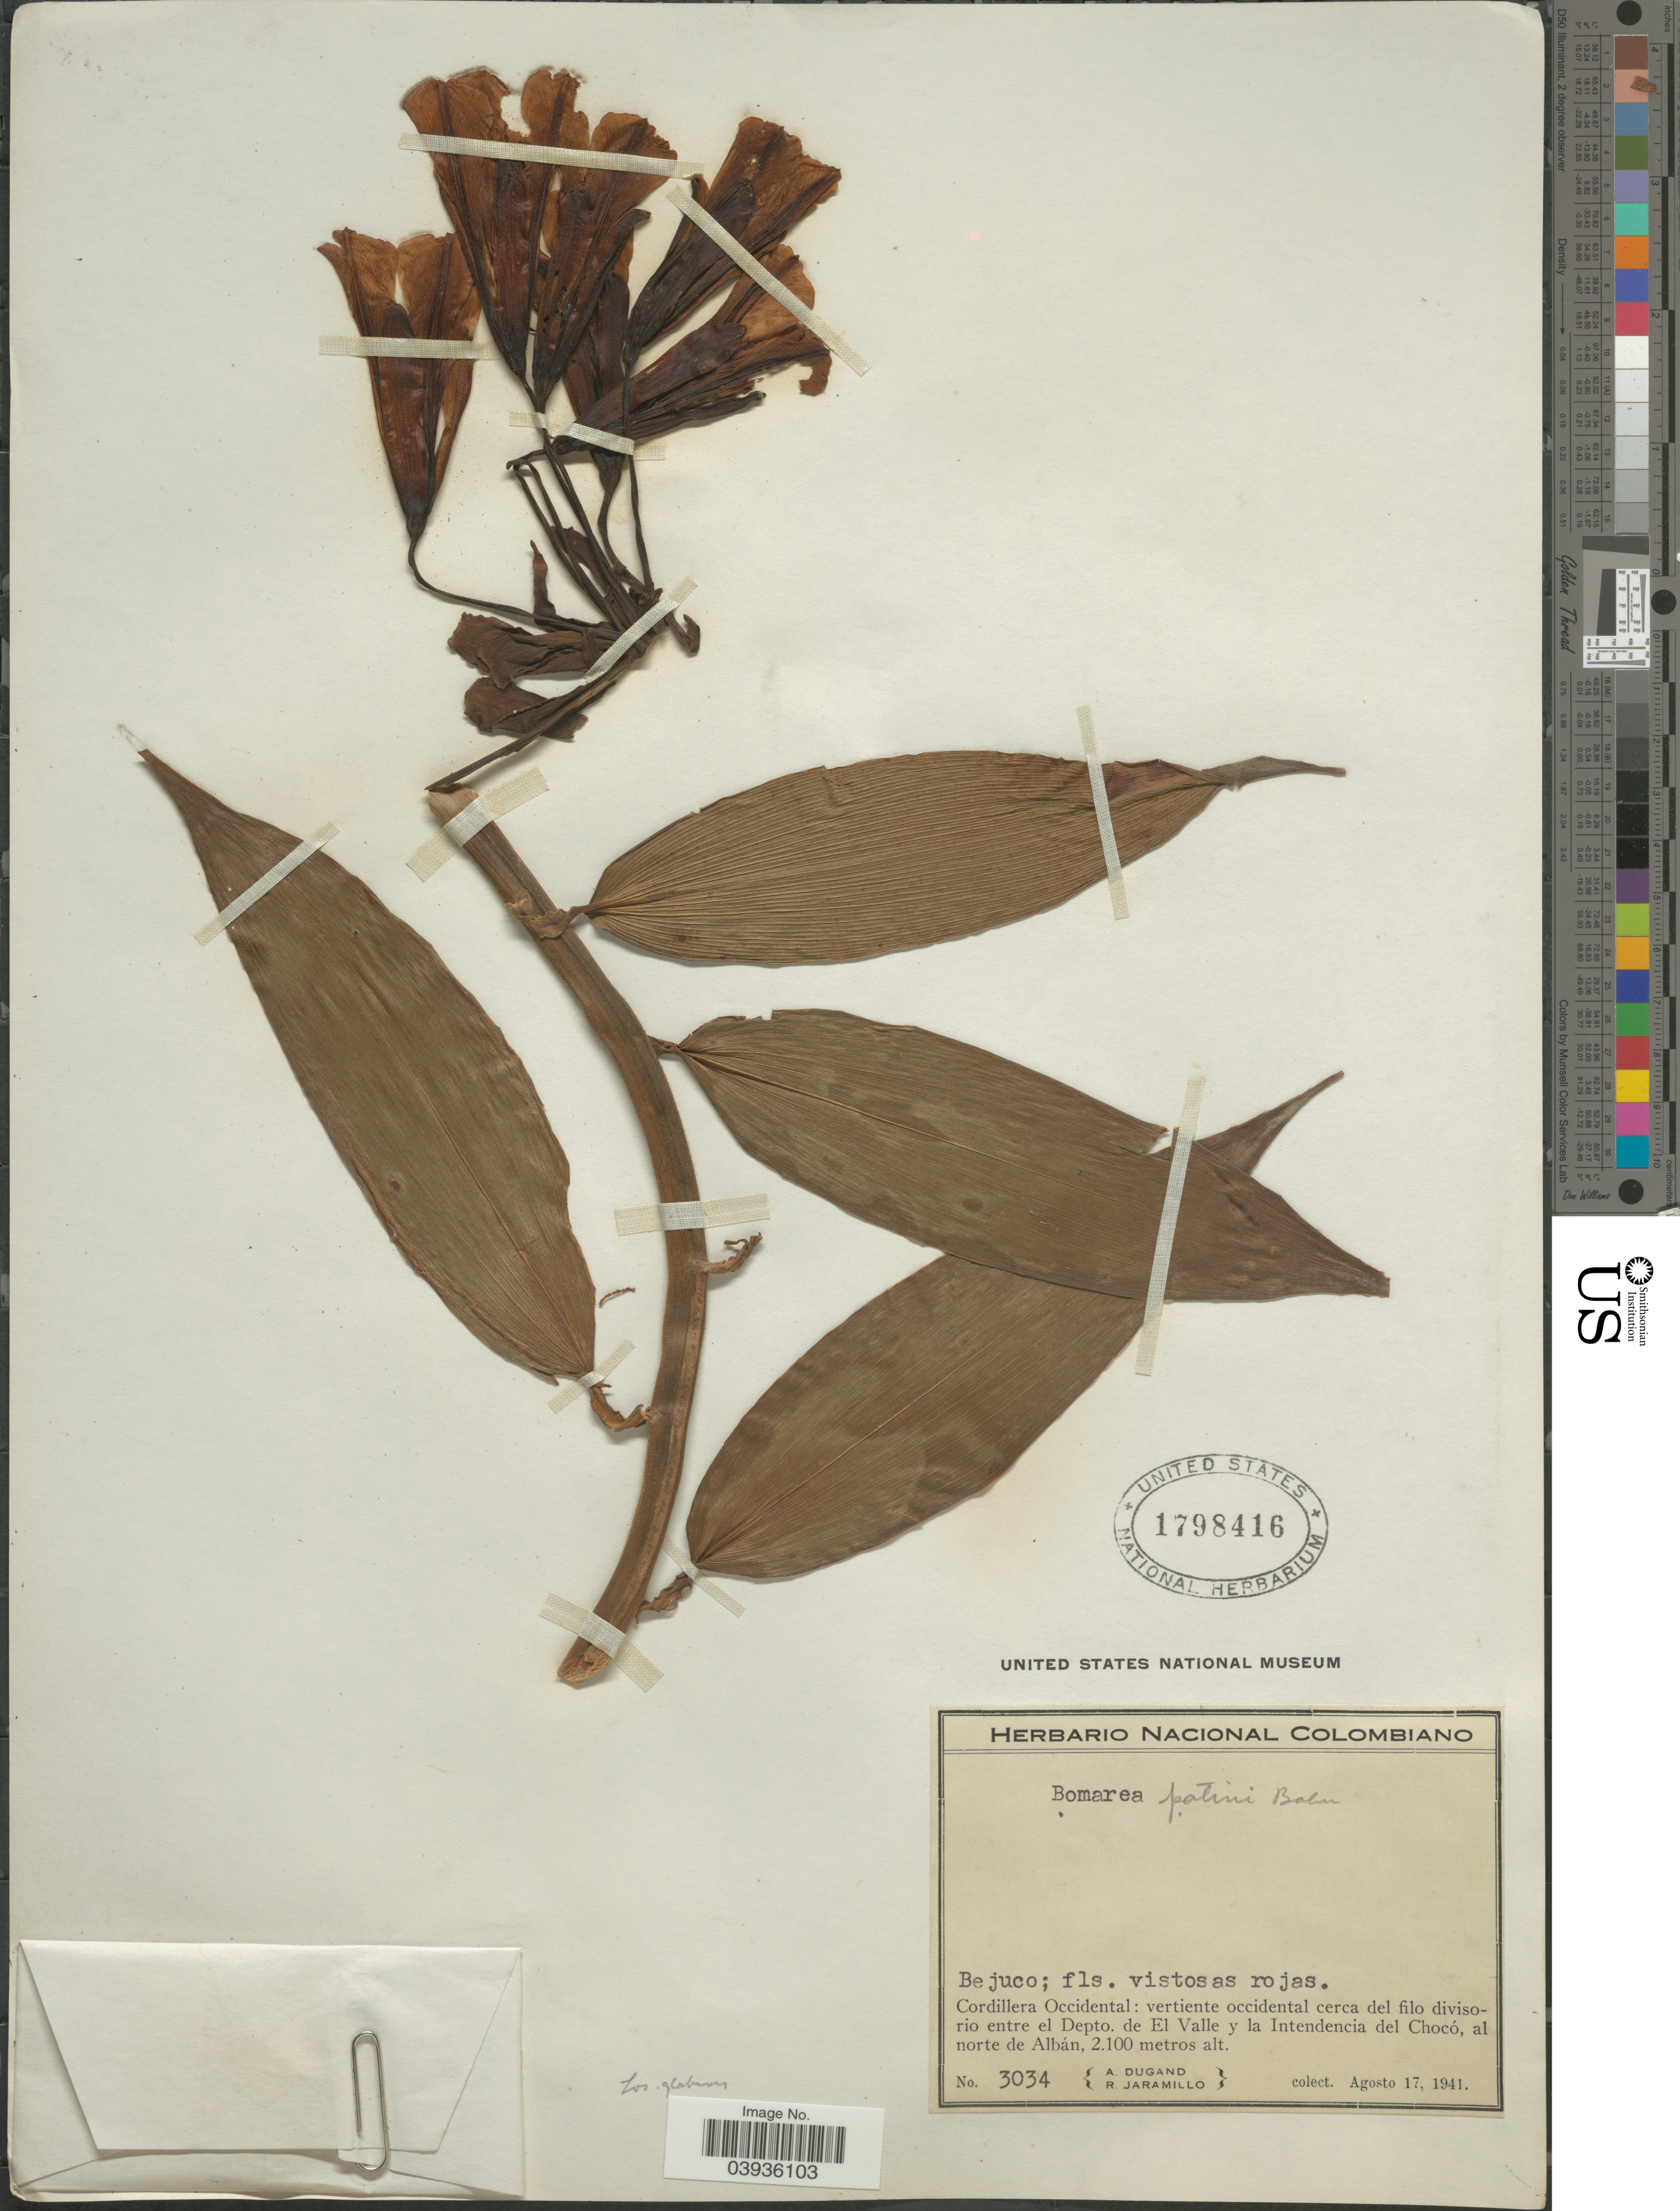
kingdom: Plantae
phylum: Tracheophyta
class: Liliopsida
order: Liliales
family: Alstroemeriaceae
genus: Bomarea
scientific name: Bomarea patinii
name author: Baker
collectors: A. Dugand & R. Jaramillo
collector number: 3034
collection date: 1941-08-17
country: Colombia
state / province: Valle del Cauca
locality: Cordillera Occidental: vertiente occidental cerca del filo divisorio entre el Depto. de El Valle y la Intendencia del Chocó, al norte de Albán.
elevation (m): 2100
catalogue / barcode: US 1798416